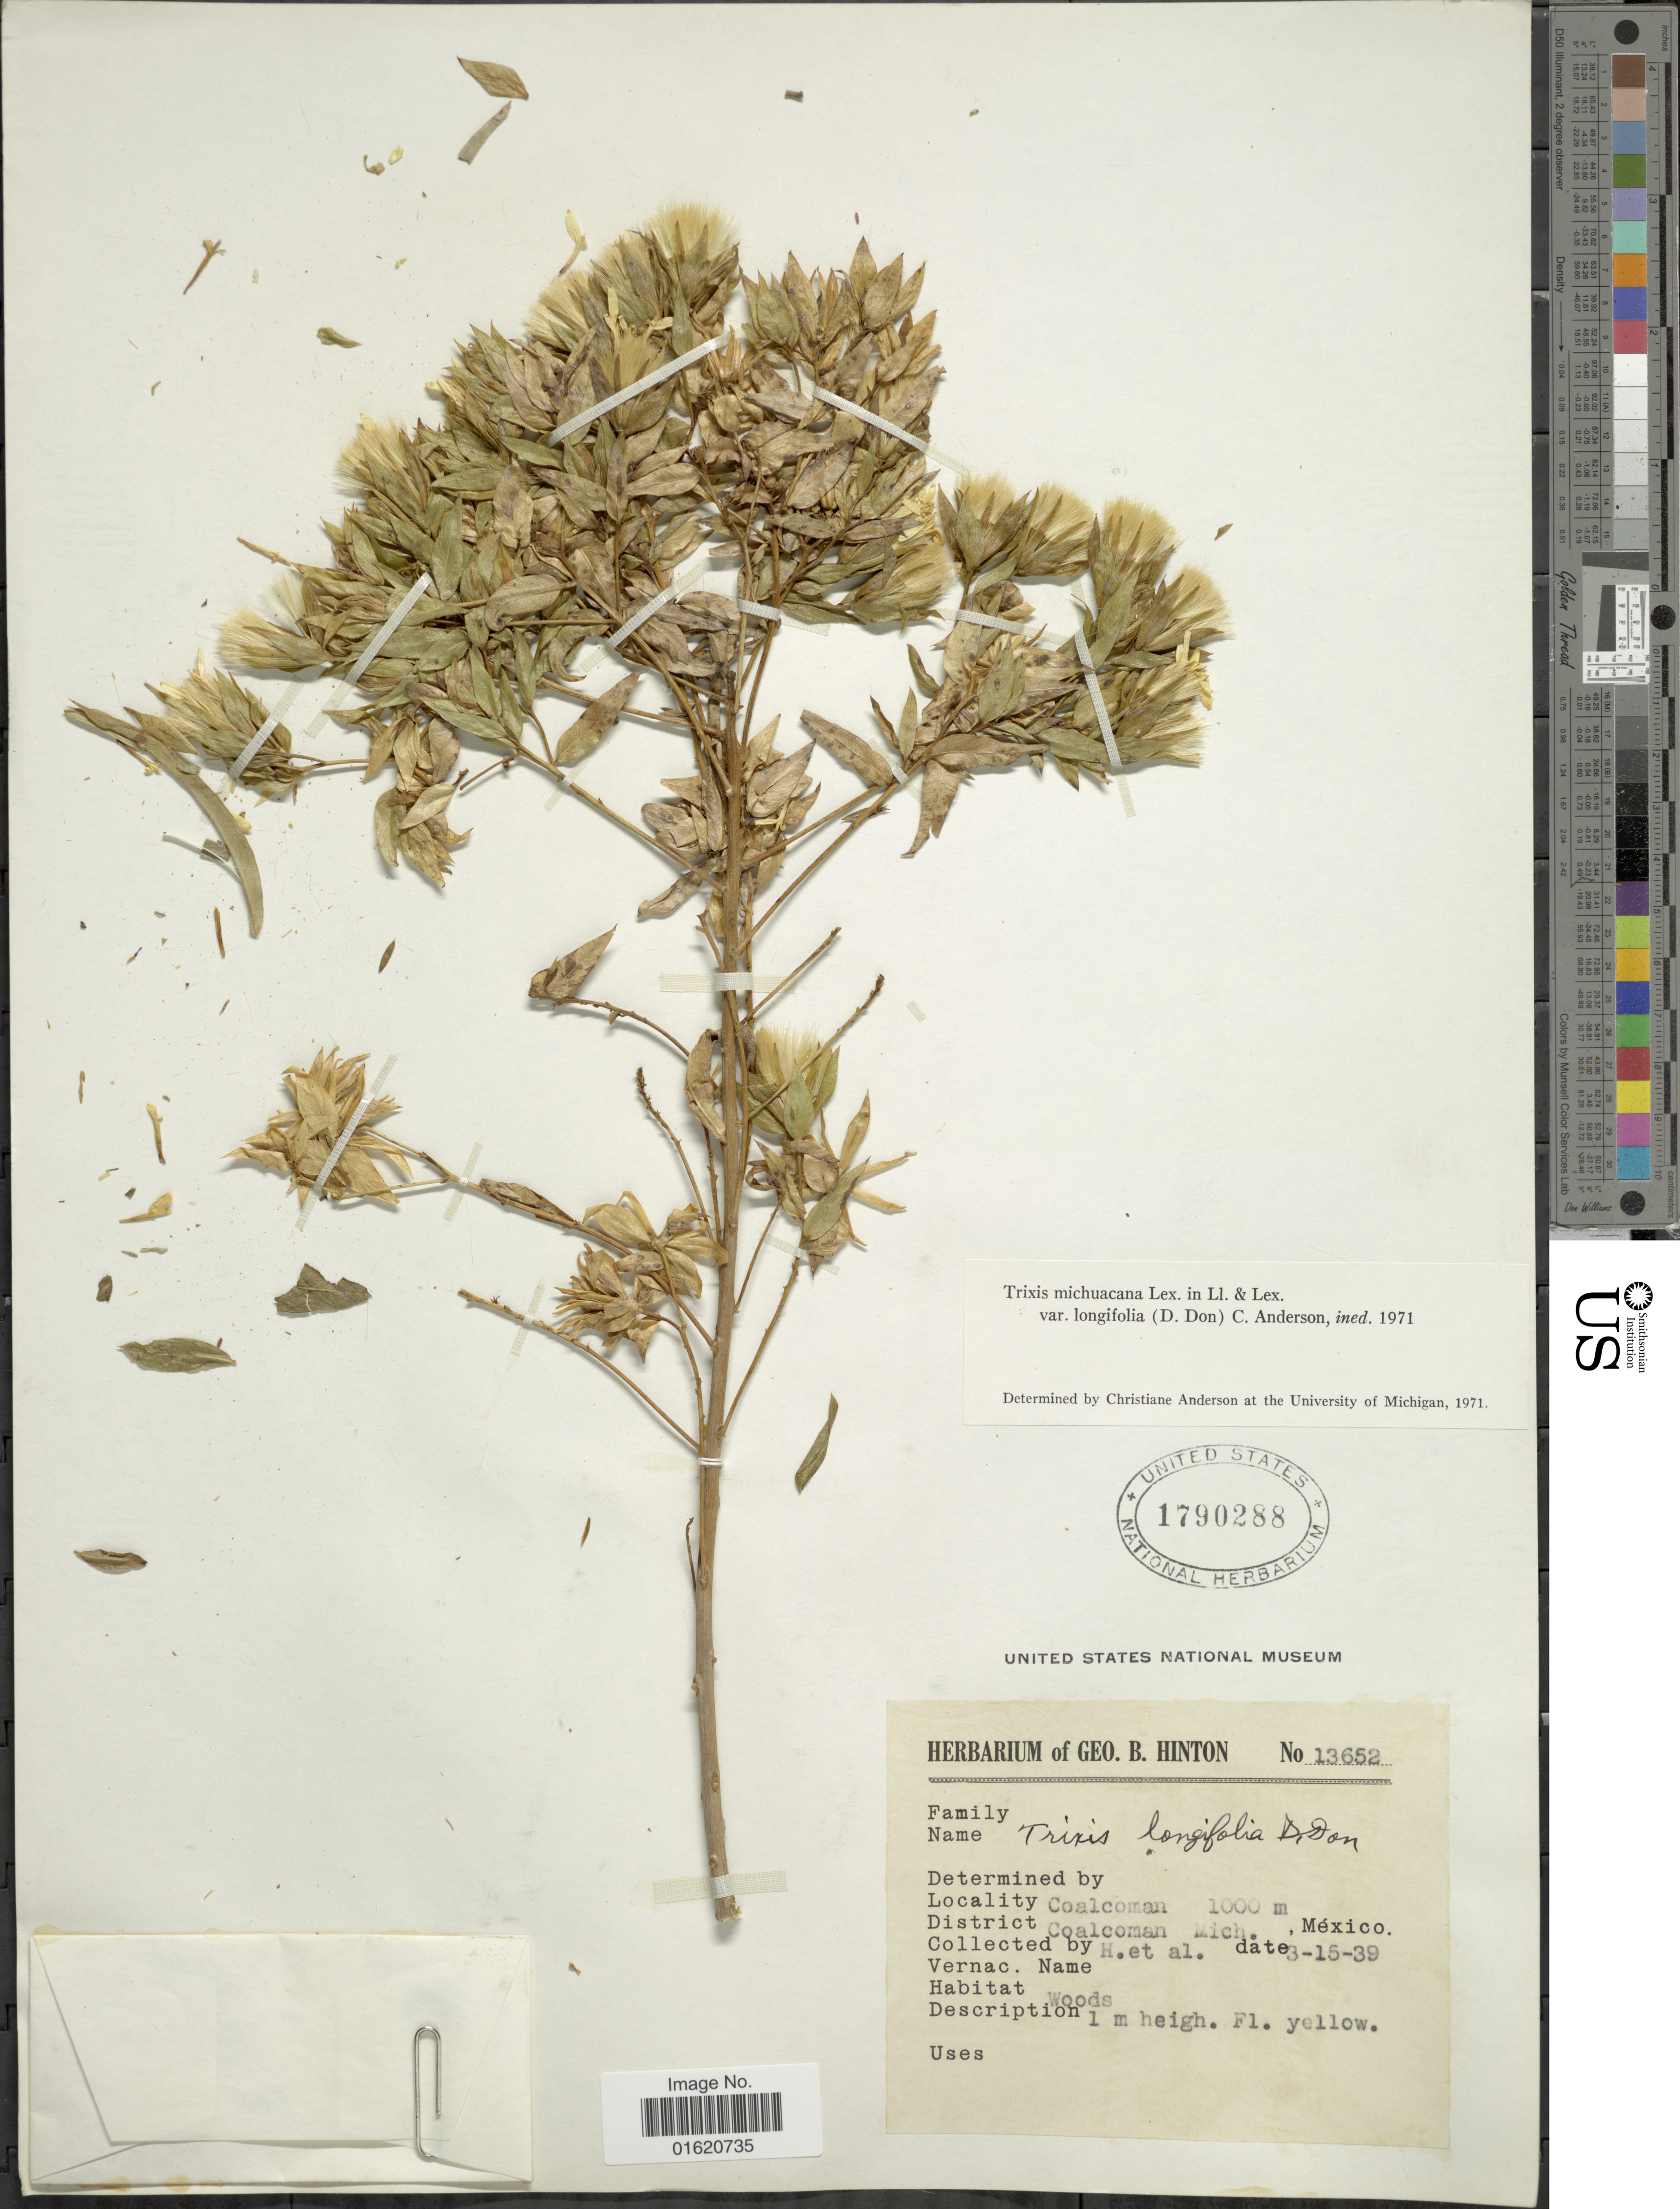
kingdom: Plantae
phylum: Tracheophyta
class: Magnoliopsida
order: Asterales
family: Asteraceae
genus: Trixis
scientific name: Trixis michuacana var. longifolia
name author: (D. Don) C.E. Anderson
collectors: G. B. Hinton & et al.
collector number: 13652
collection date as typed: Transcribed d/m/y: 15/3/39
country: Mexico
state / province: Michoacán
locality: Coalcoman, Disitrict Coalcoman, woods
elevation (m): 1000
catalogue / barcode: US 1790288